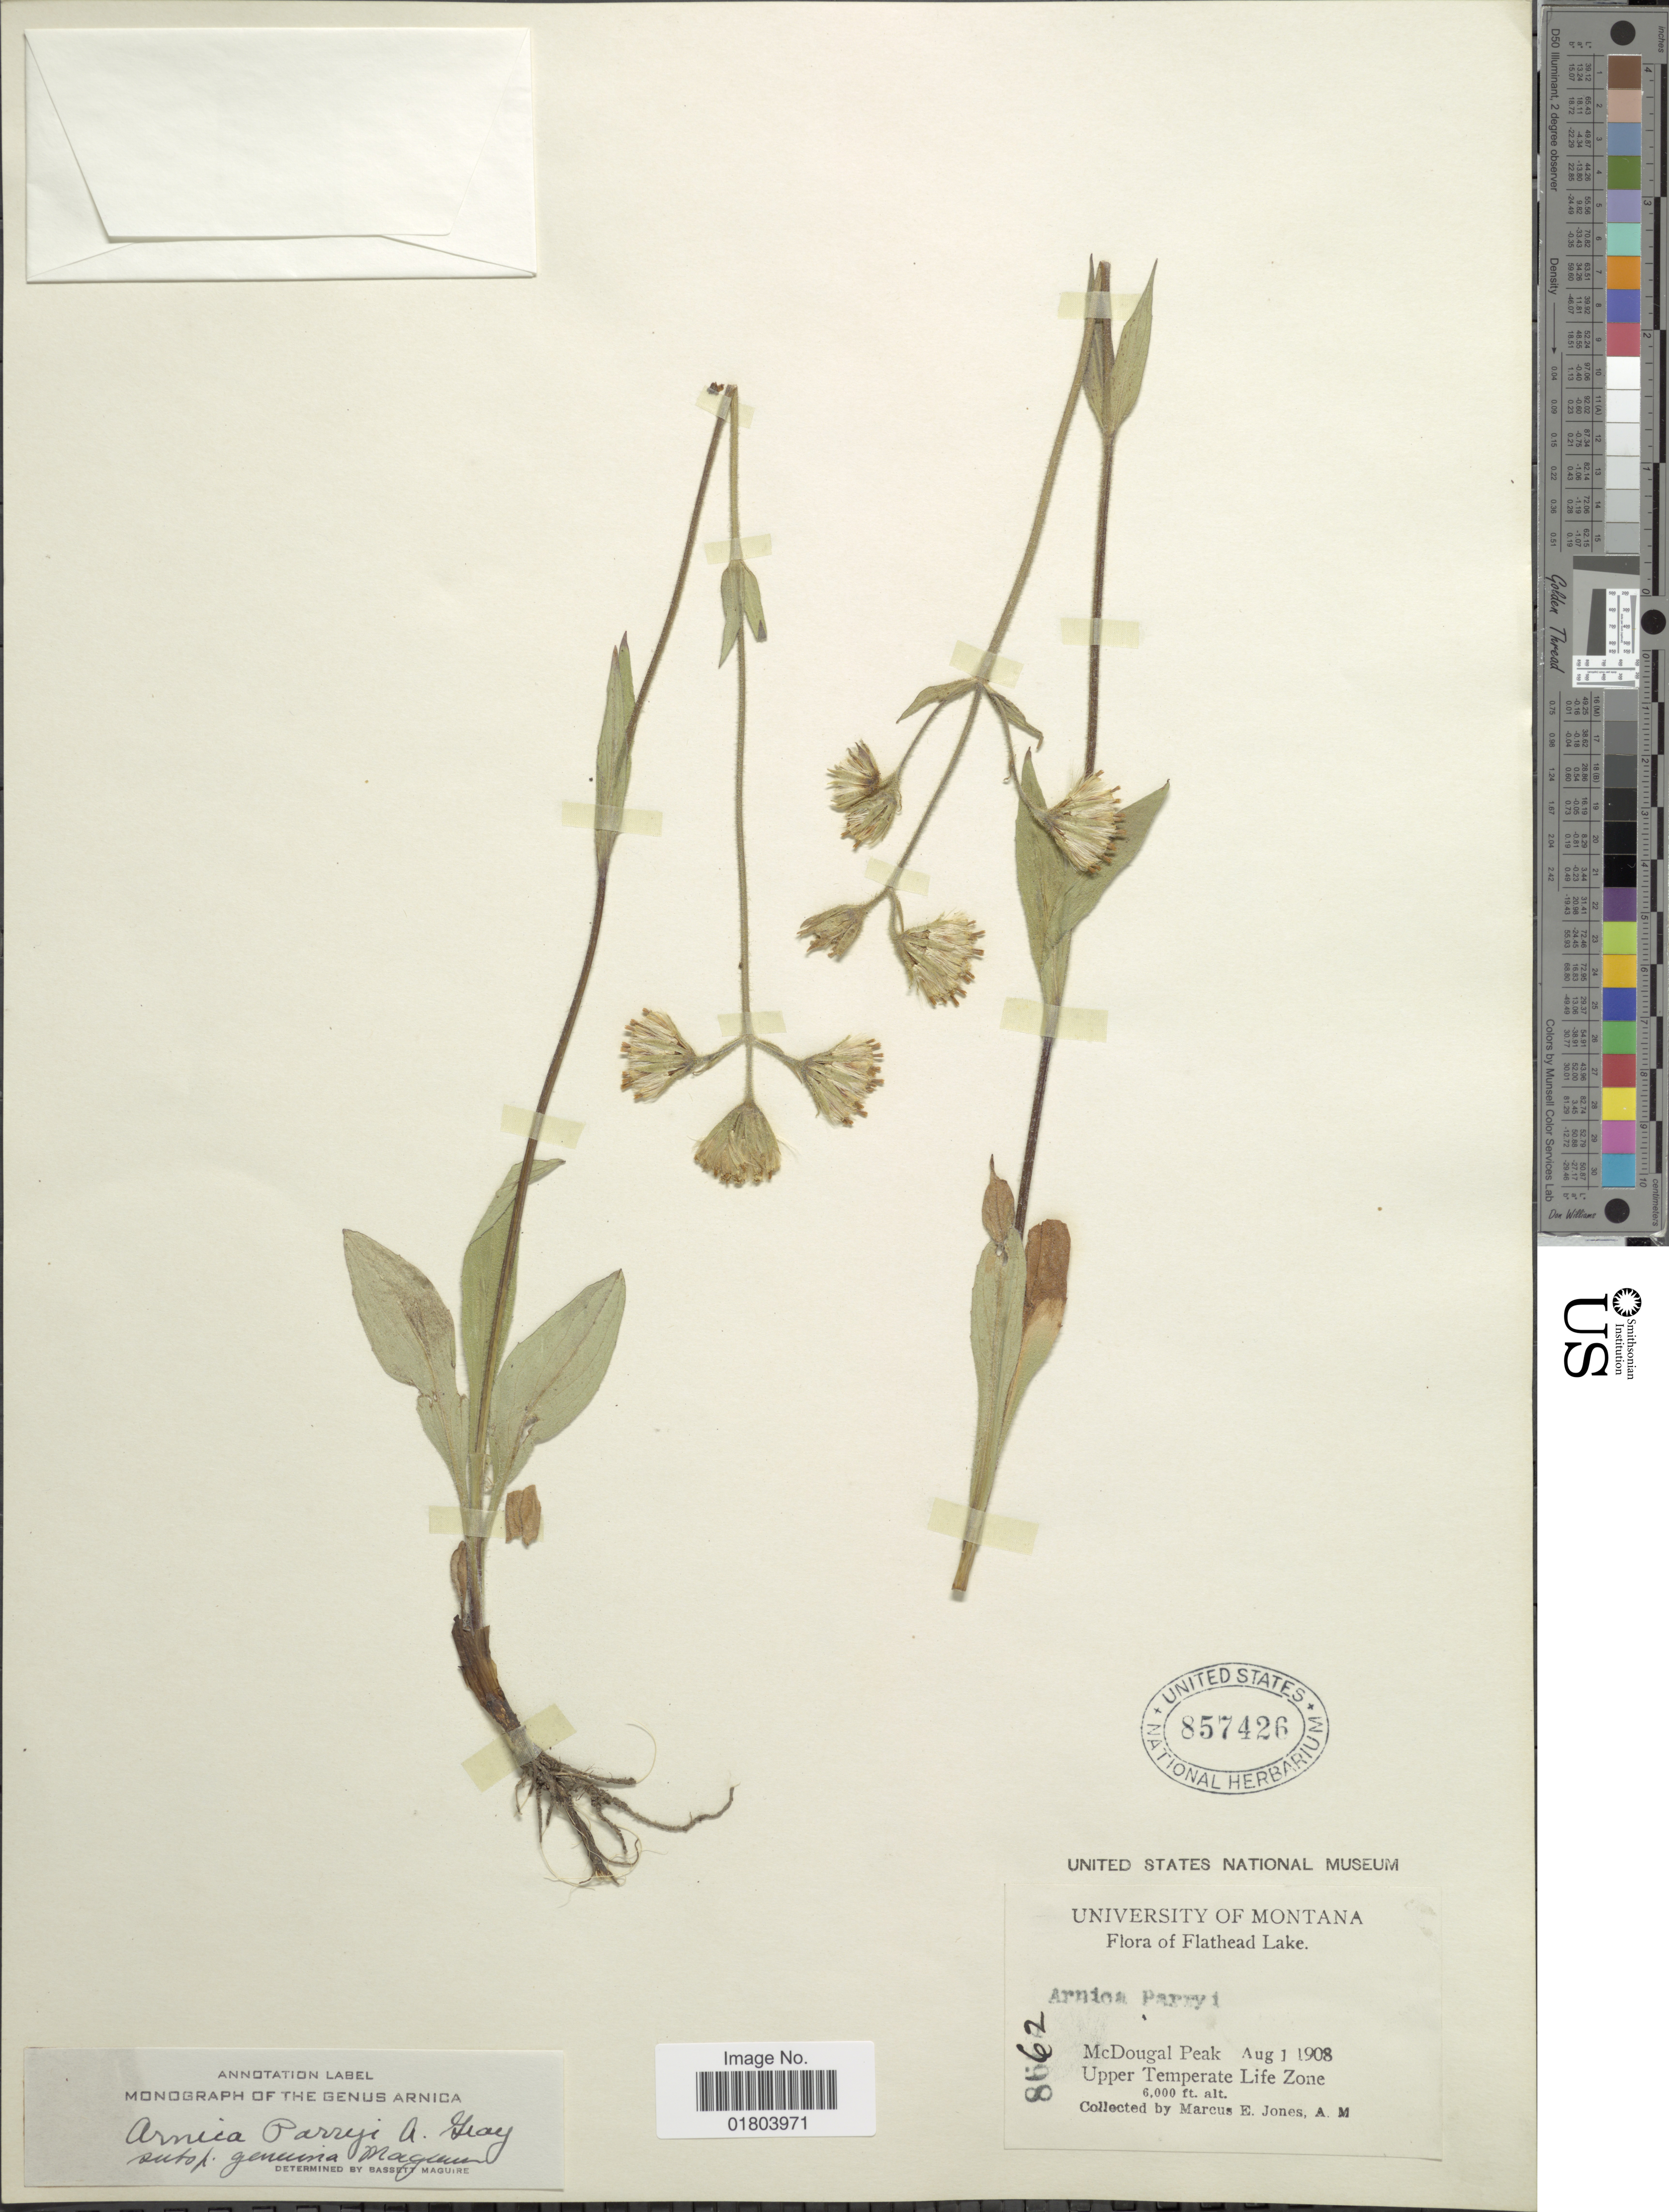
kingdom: Plantae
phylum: Tracheophyta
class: Magnoliopsida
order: Asterales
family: Asteraceae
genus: Arnica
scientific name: Arnica parryi subsp. genuina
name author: Maguire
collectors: M. E. Jones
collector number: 8662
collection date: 1908-08-01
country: United States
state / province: Montana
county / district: Lake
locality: Flathead Lake, McDougal Peak, Upper Temperate Life Zone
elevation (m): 1829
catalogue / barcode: US 857426